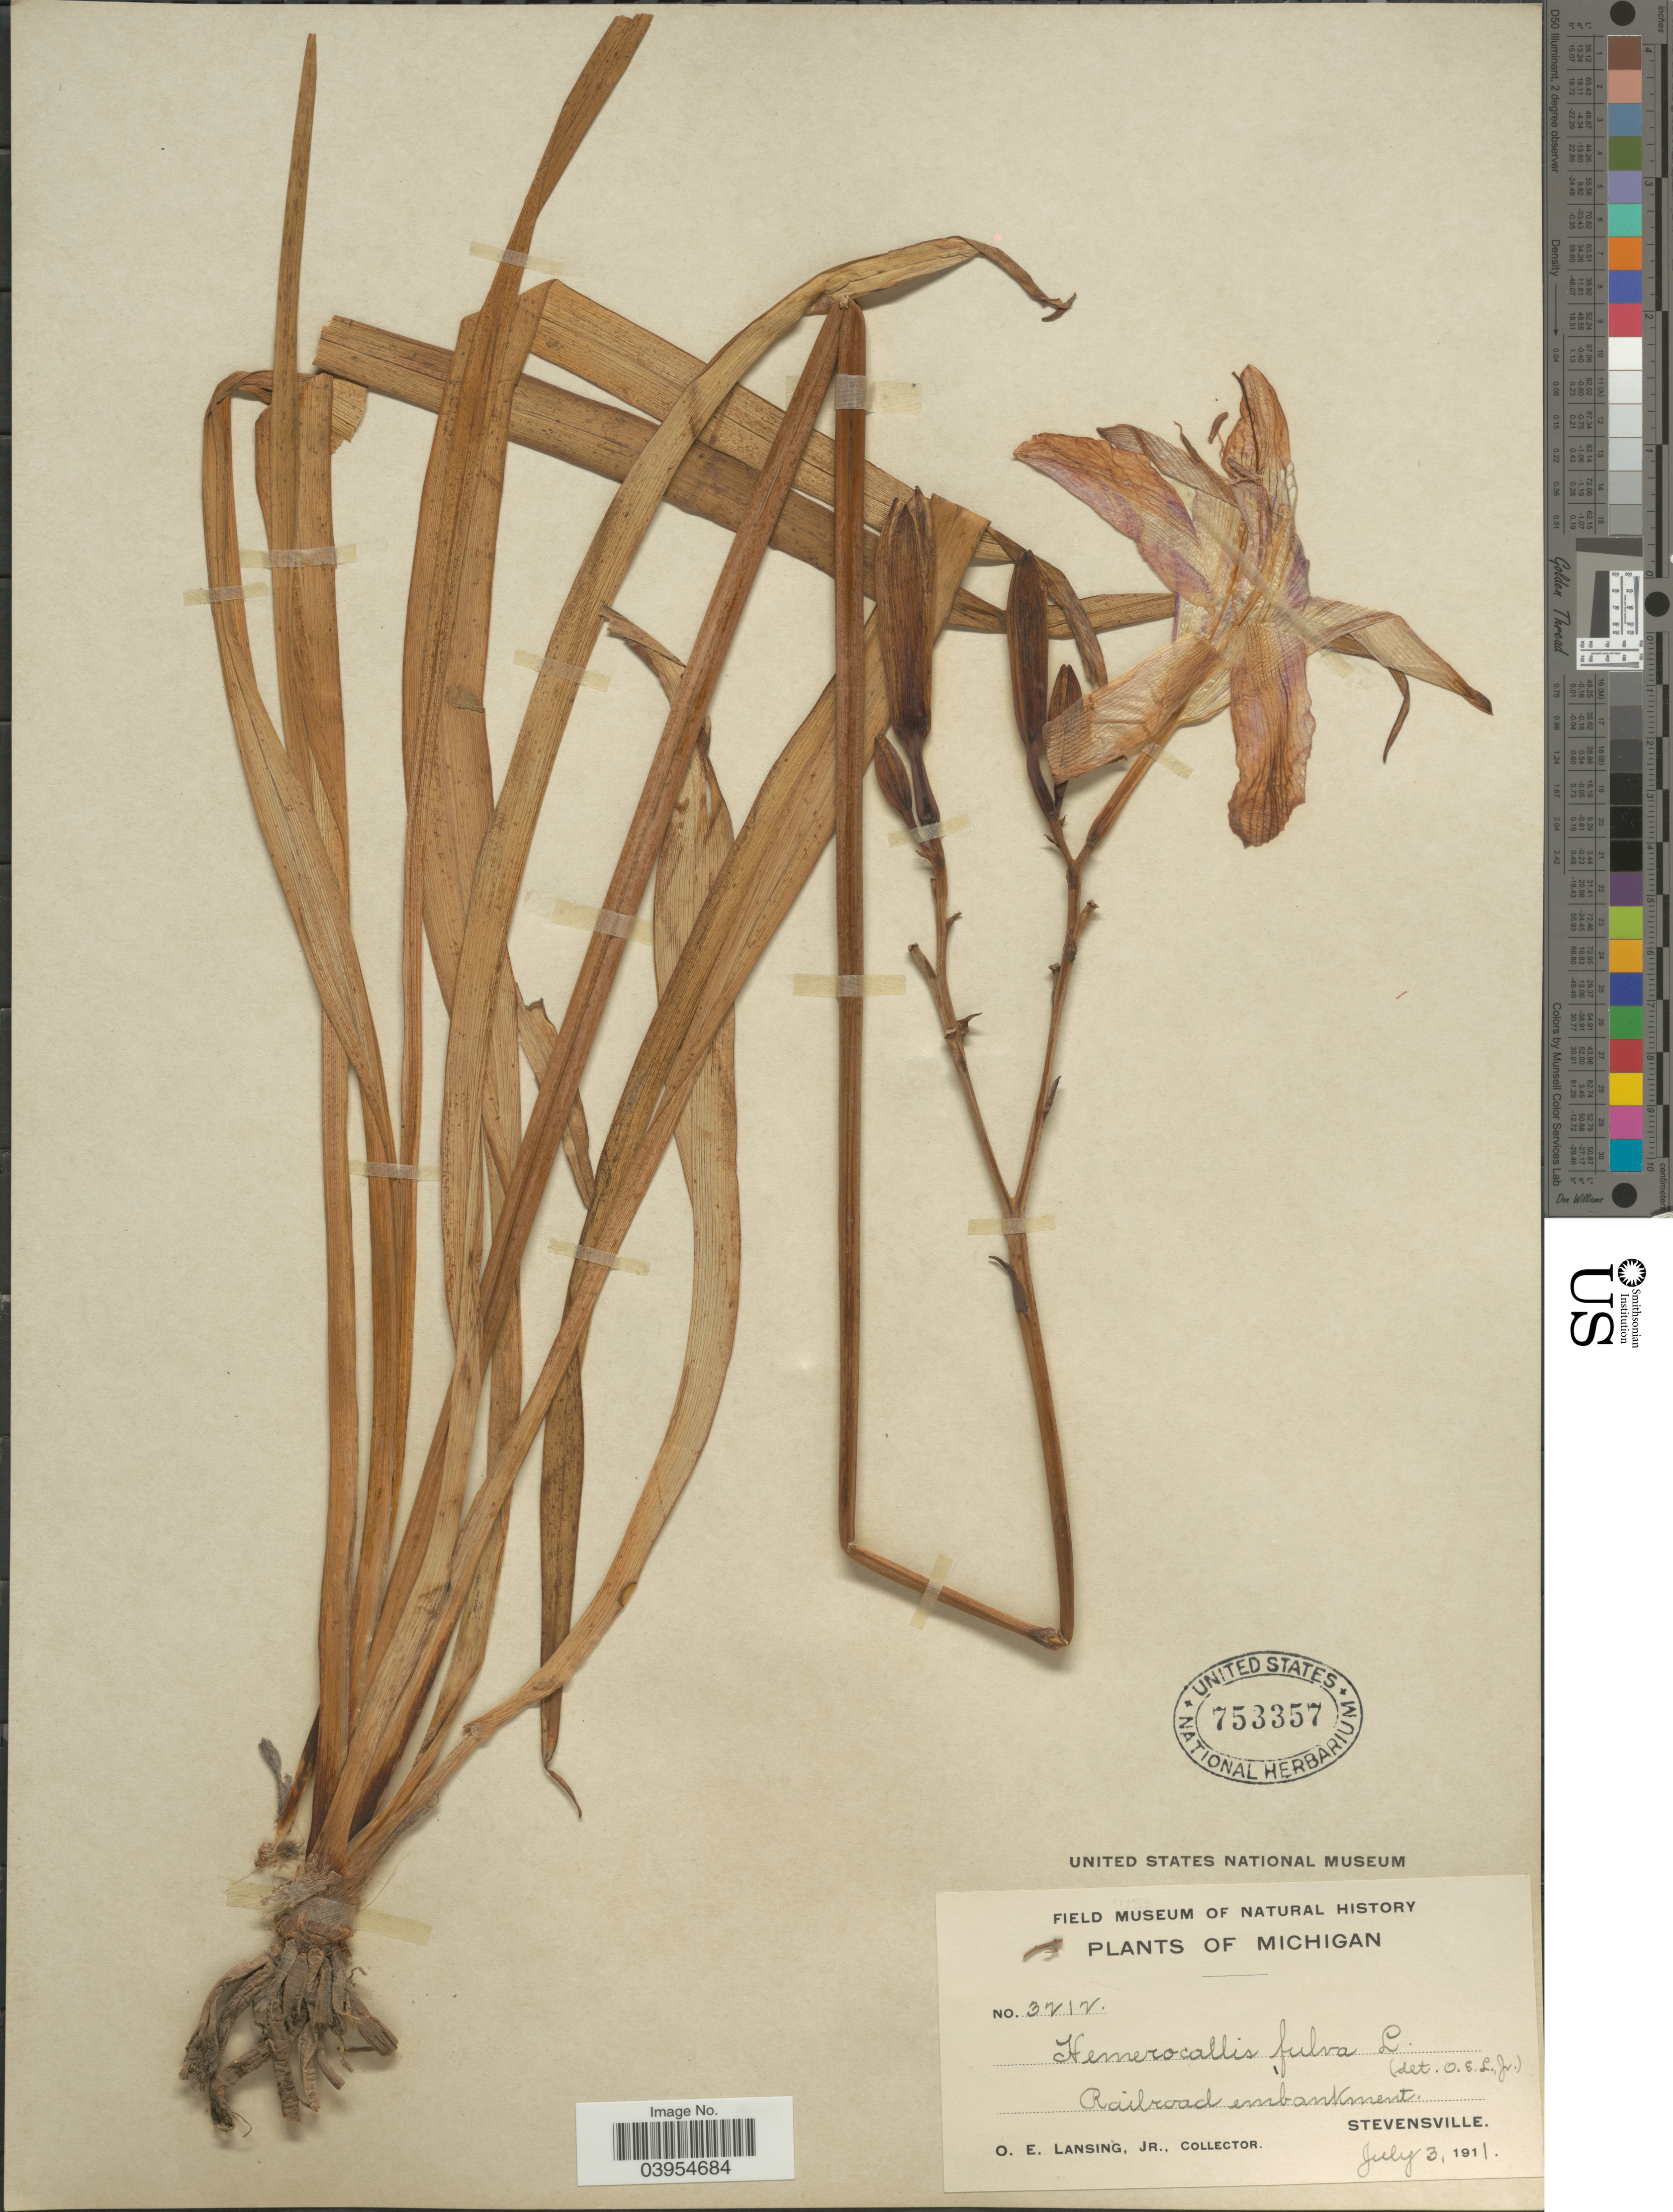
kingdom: Plantae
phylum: Tracheophyta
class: Liliopsida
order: Asparagales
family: Asphodelaceae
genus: Hemerocallis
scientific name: Hemerocallis fulva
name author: L.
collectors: O. Lansing Jr.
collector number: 3212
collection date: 1911-07-03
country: United States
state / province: Michigan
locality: Railroad embankment. Stevensville.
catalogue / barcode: US 753357